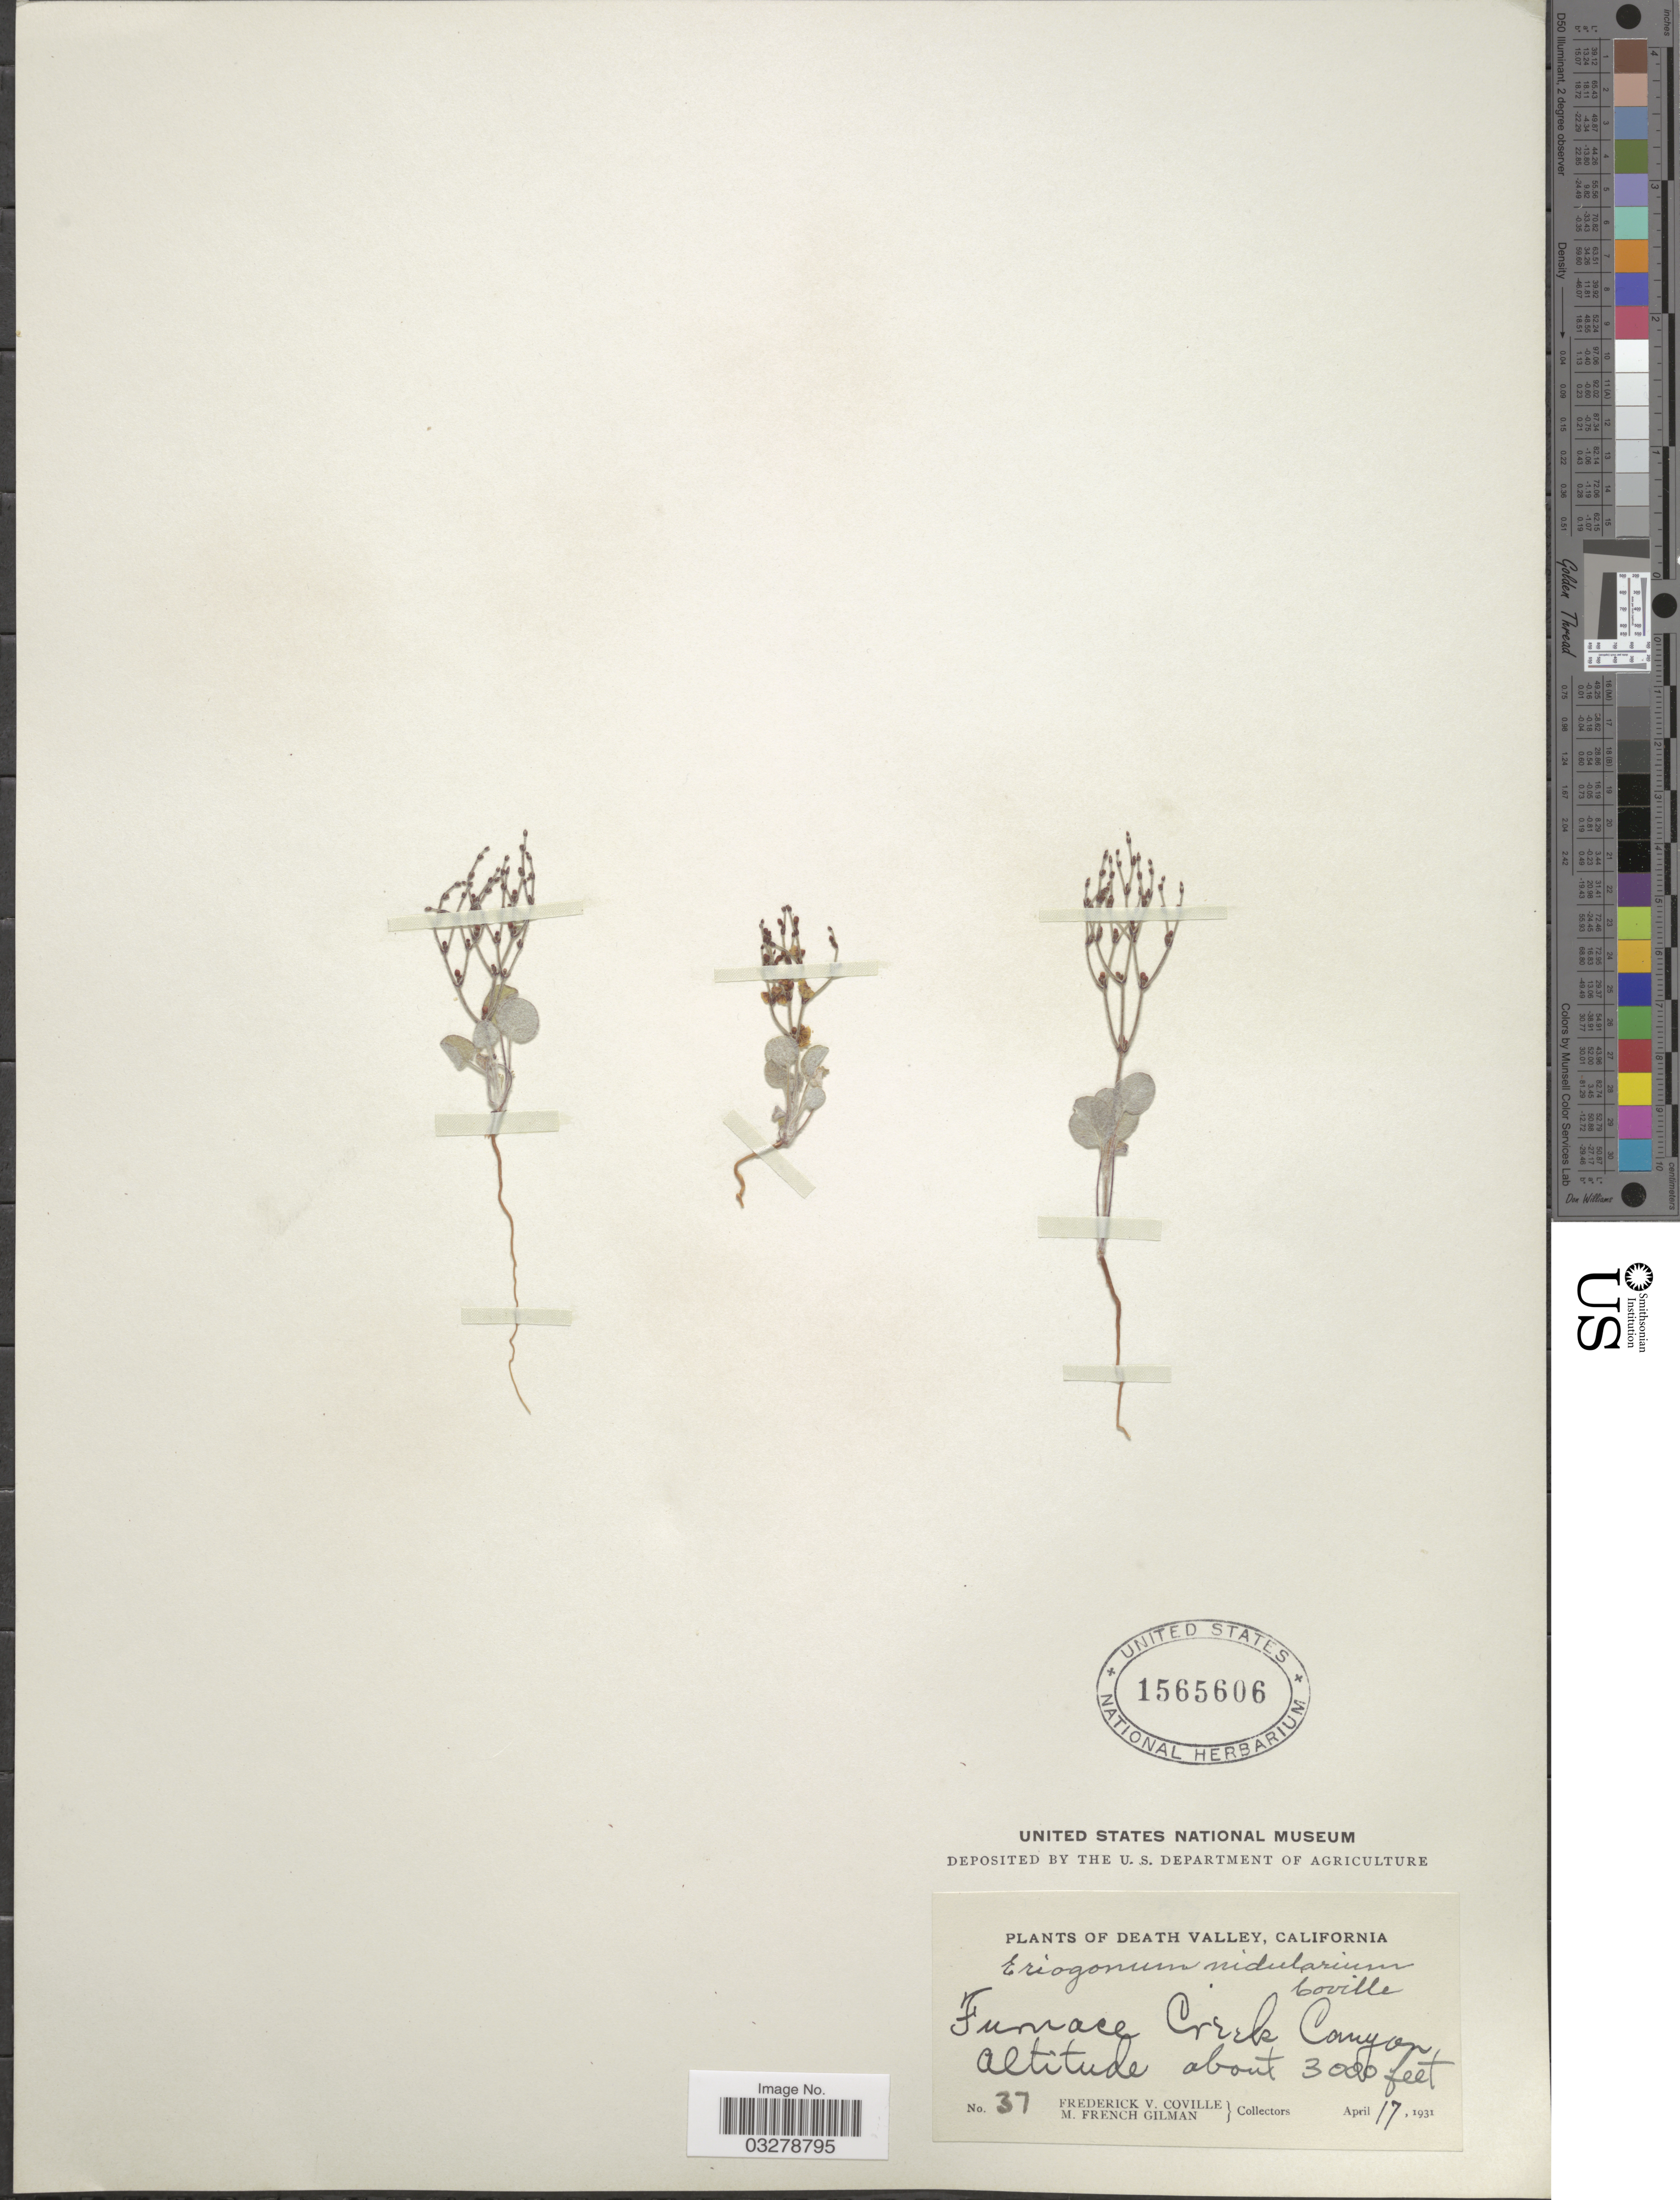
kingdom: Plantae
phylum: Tracheophyta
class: Magnoliopsida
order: Caryophyllales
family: Polygonaceae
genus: Eriogonum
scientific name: Eriogonum nidularium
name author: Coville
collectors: F. V. Coville & M. F. Gilman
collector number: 37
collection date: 1931-04-17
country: United States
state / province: California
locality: Death Valley. Furnace Creek Canyon.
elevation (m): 914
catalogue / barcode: US 1565606